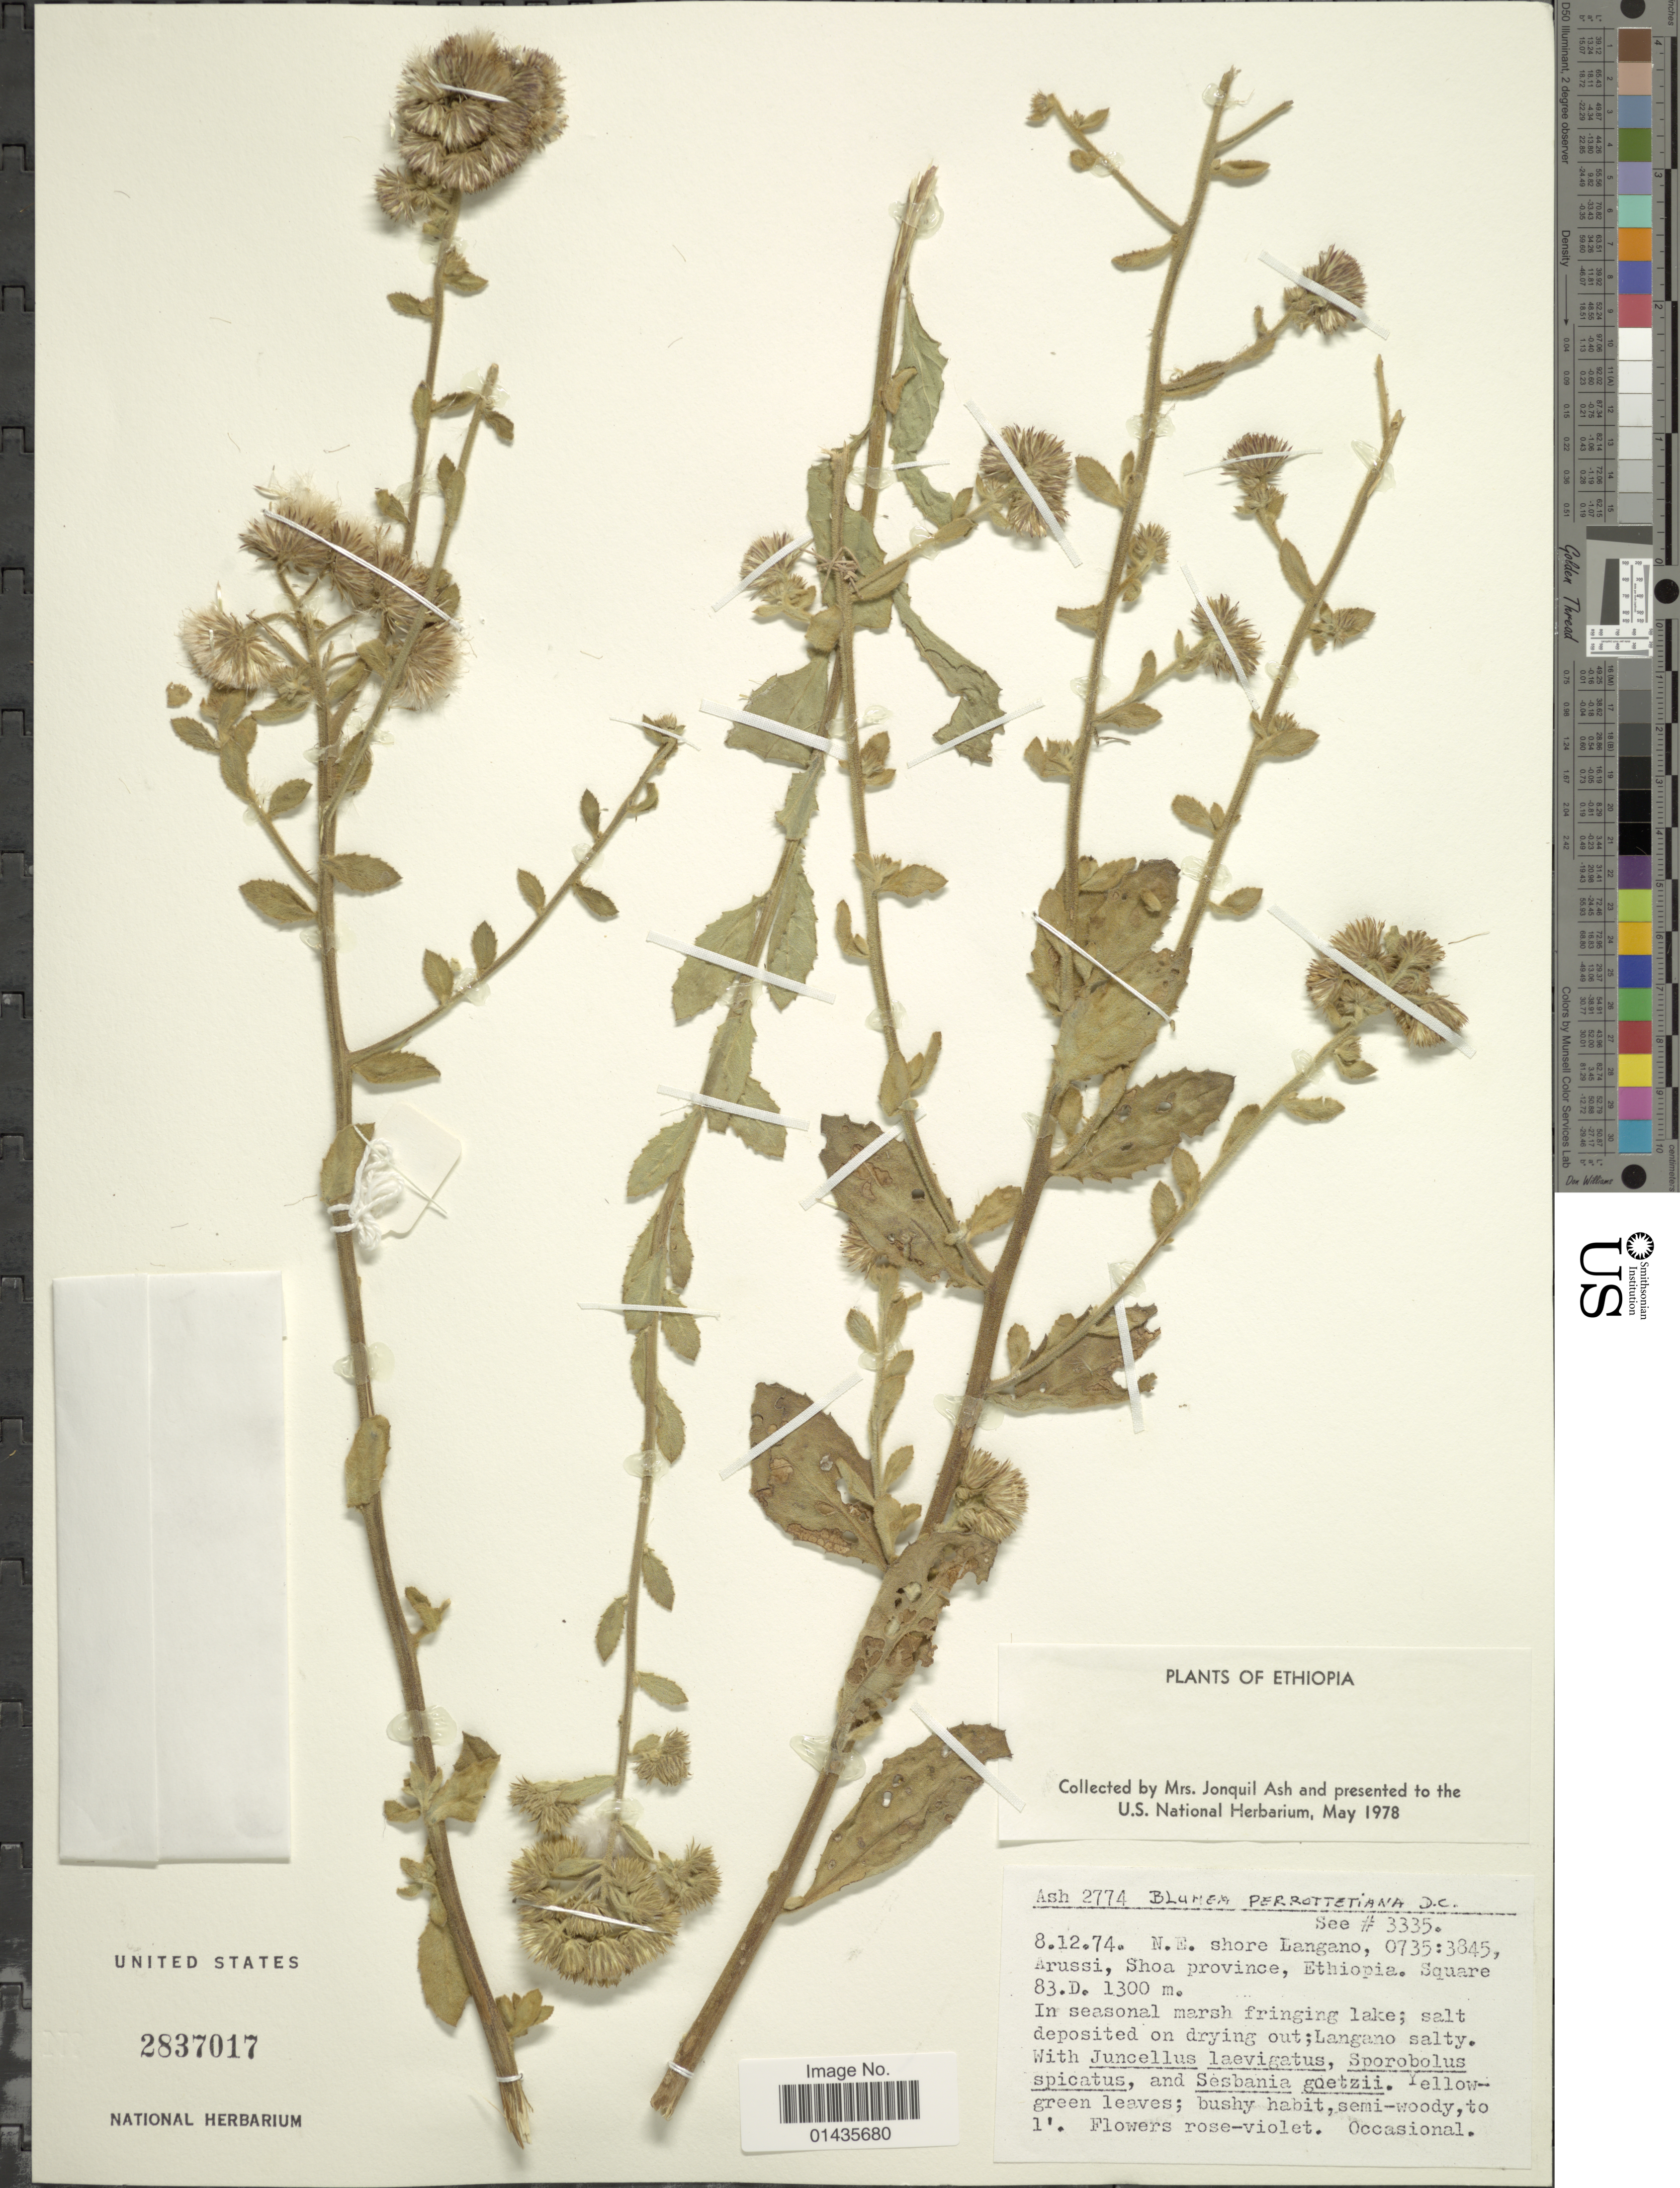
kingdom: Plantae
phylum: Tracheophyta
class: Magnoliopsida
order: Asterales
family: Asteraceae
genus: Blumea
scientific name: Blumea perrottetiana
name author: DC.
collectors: J. Ash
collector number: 2774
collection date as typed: Transcribed d/m/y: 8/12/74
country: Ethiopia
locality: N. E. shore Langano, Arussi, Shoa province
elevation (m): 1300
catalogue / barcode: US 2837017